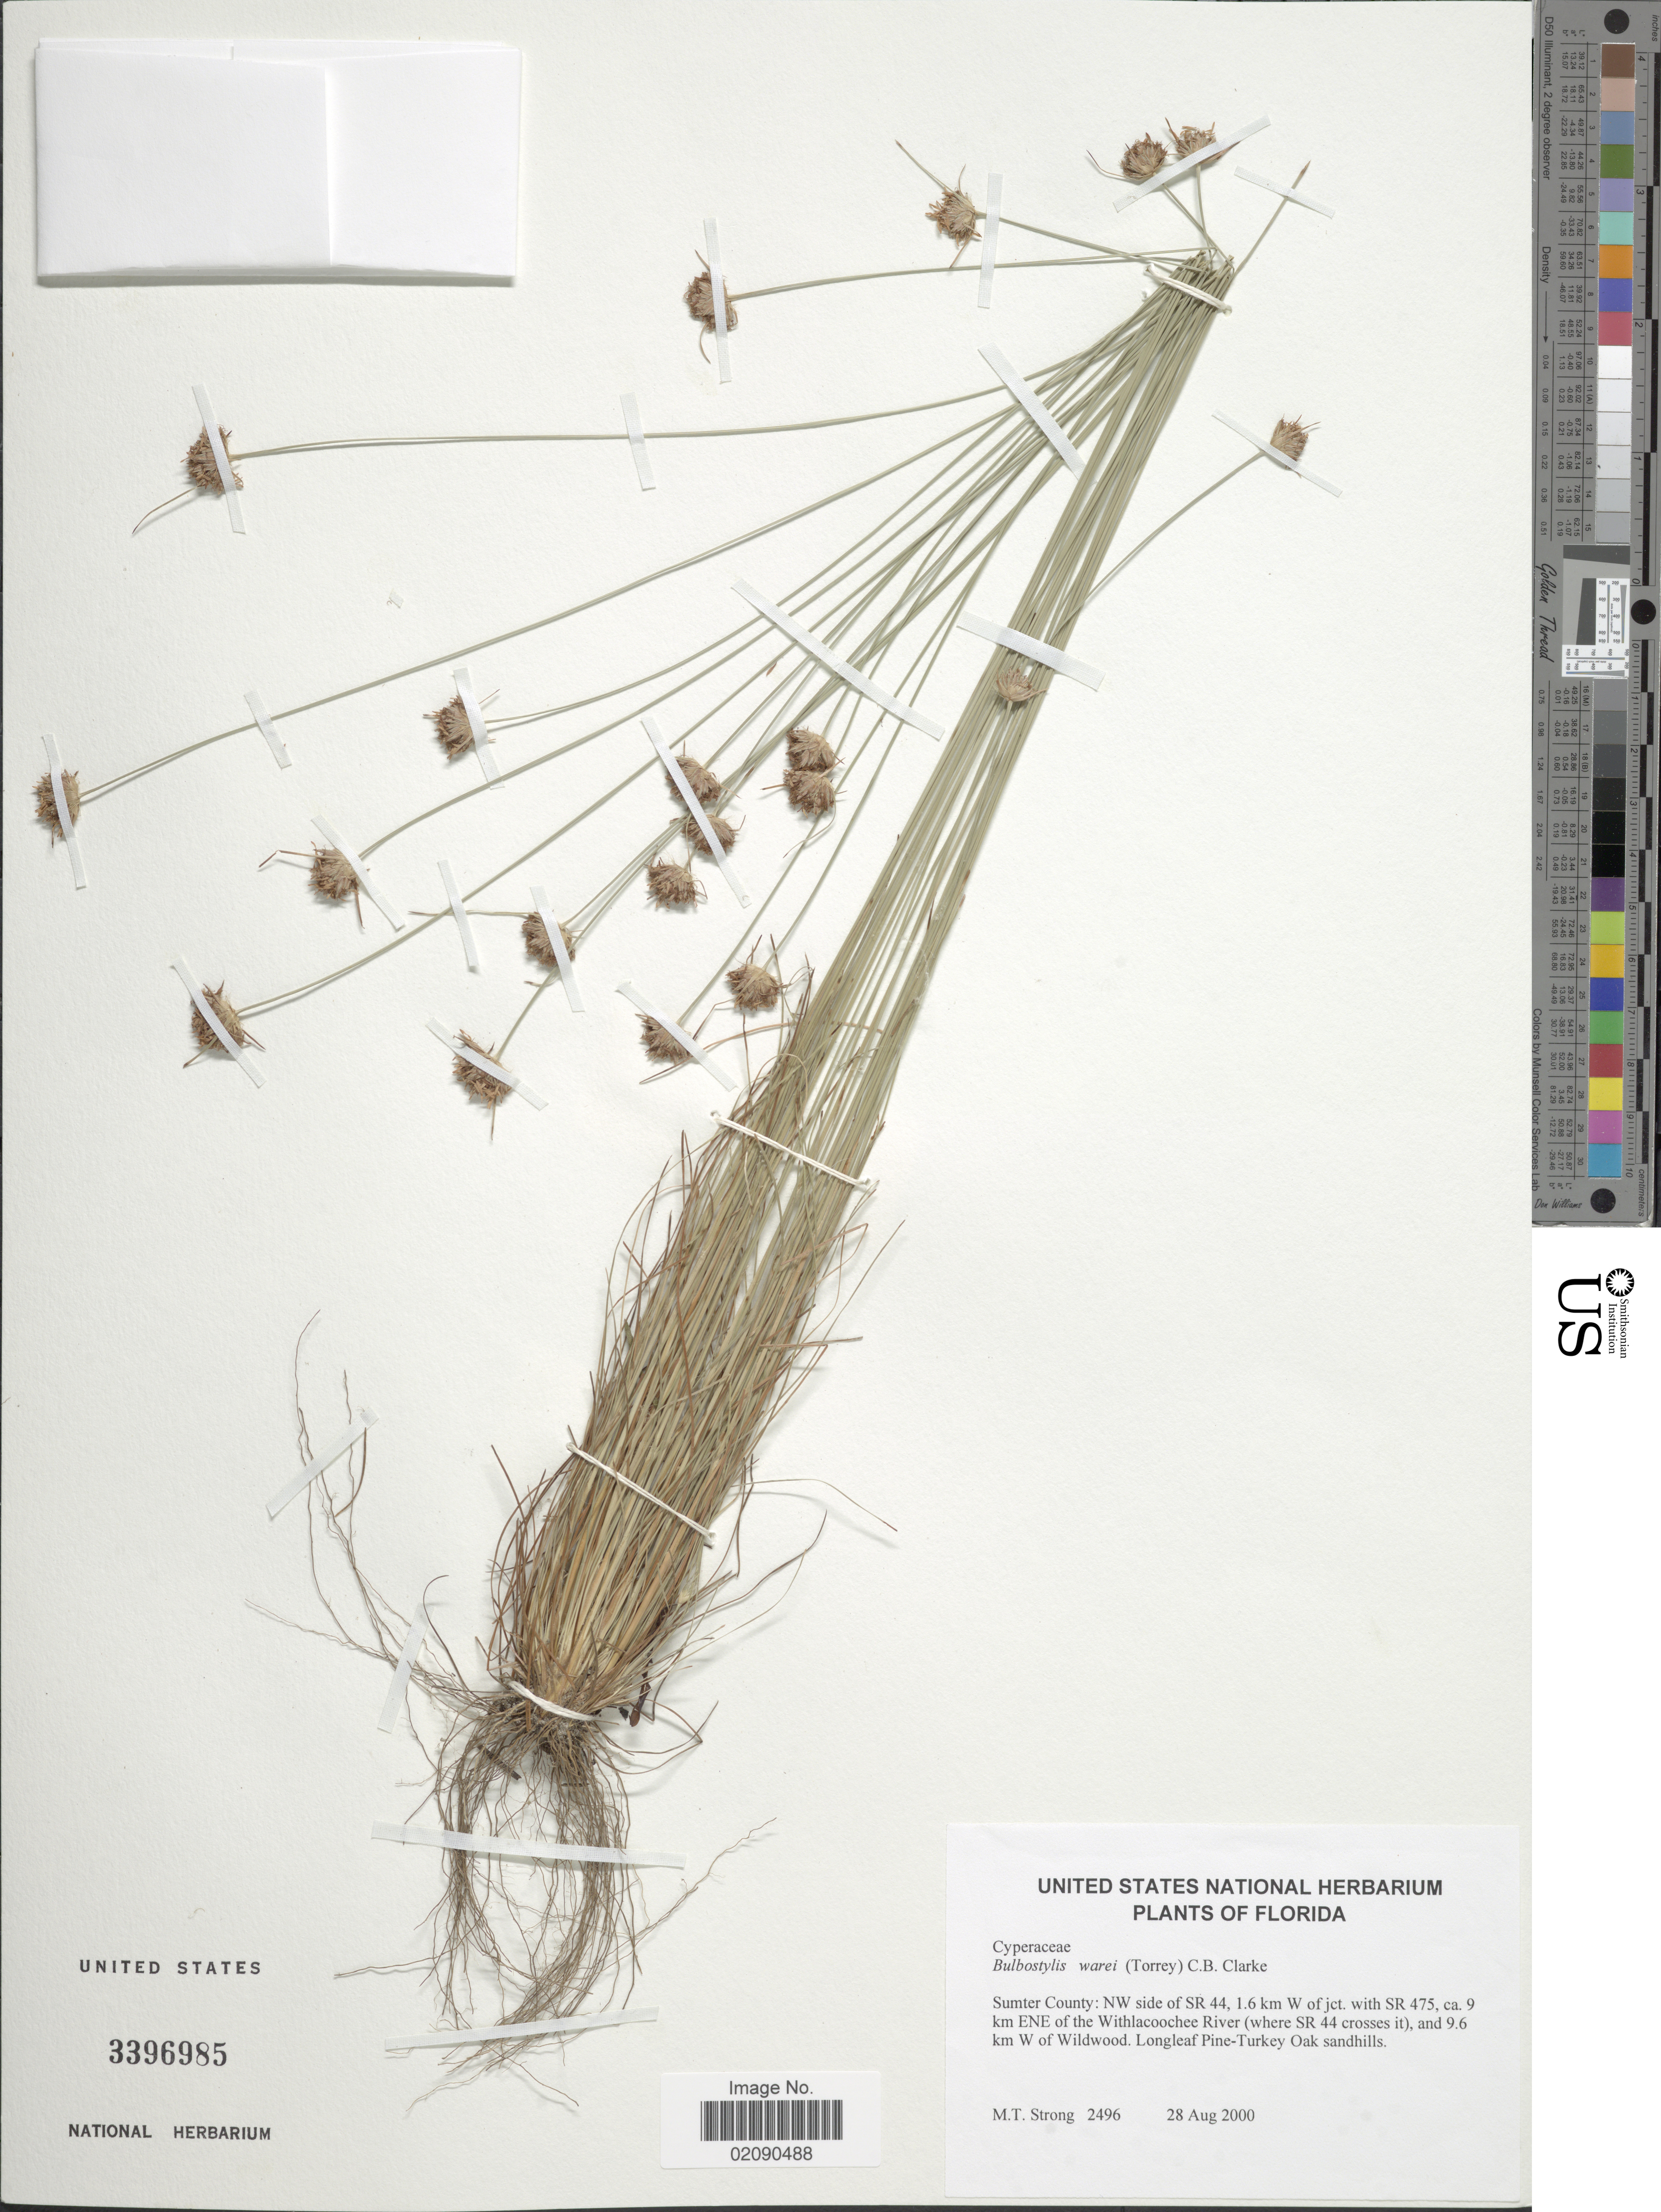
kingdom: Plantae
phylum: Tracheophyta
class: Liliopsida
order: Poales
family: Cyperaceae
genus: Bulbostylis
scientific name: Bulbostylis warei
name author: (Torr.) C.B. Clarke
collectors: M. T. Strong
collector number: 2496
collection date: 2000-08-28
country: United States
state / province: Florida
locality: Sumter County: NW side of Sr 44, 1.6 km W of jct with SR 475, ca 9 km ENE of the Withlacooche River (where SR 44 crosses it), and 9.6 km W of Wildwood. Longleaf Pine-Turkey Oak sandhills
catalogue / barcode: US 3396985